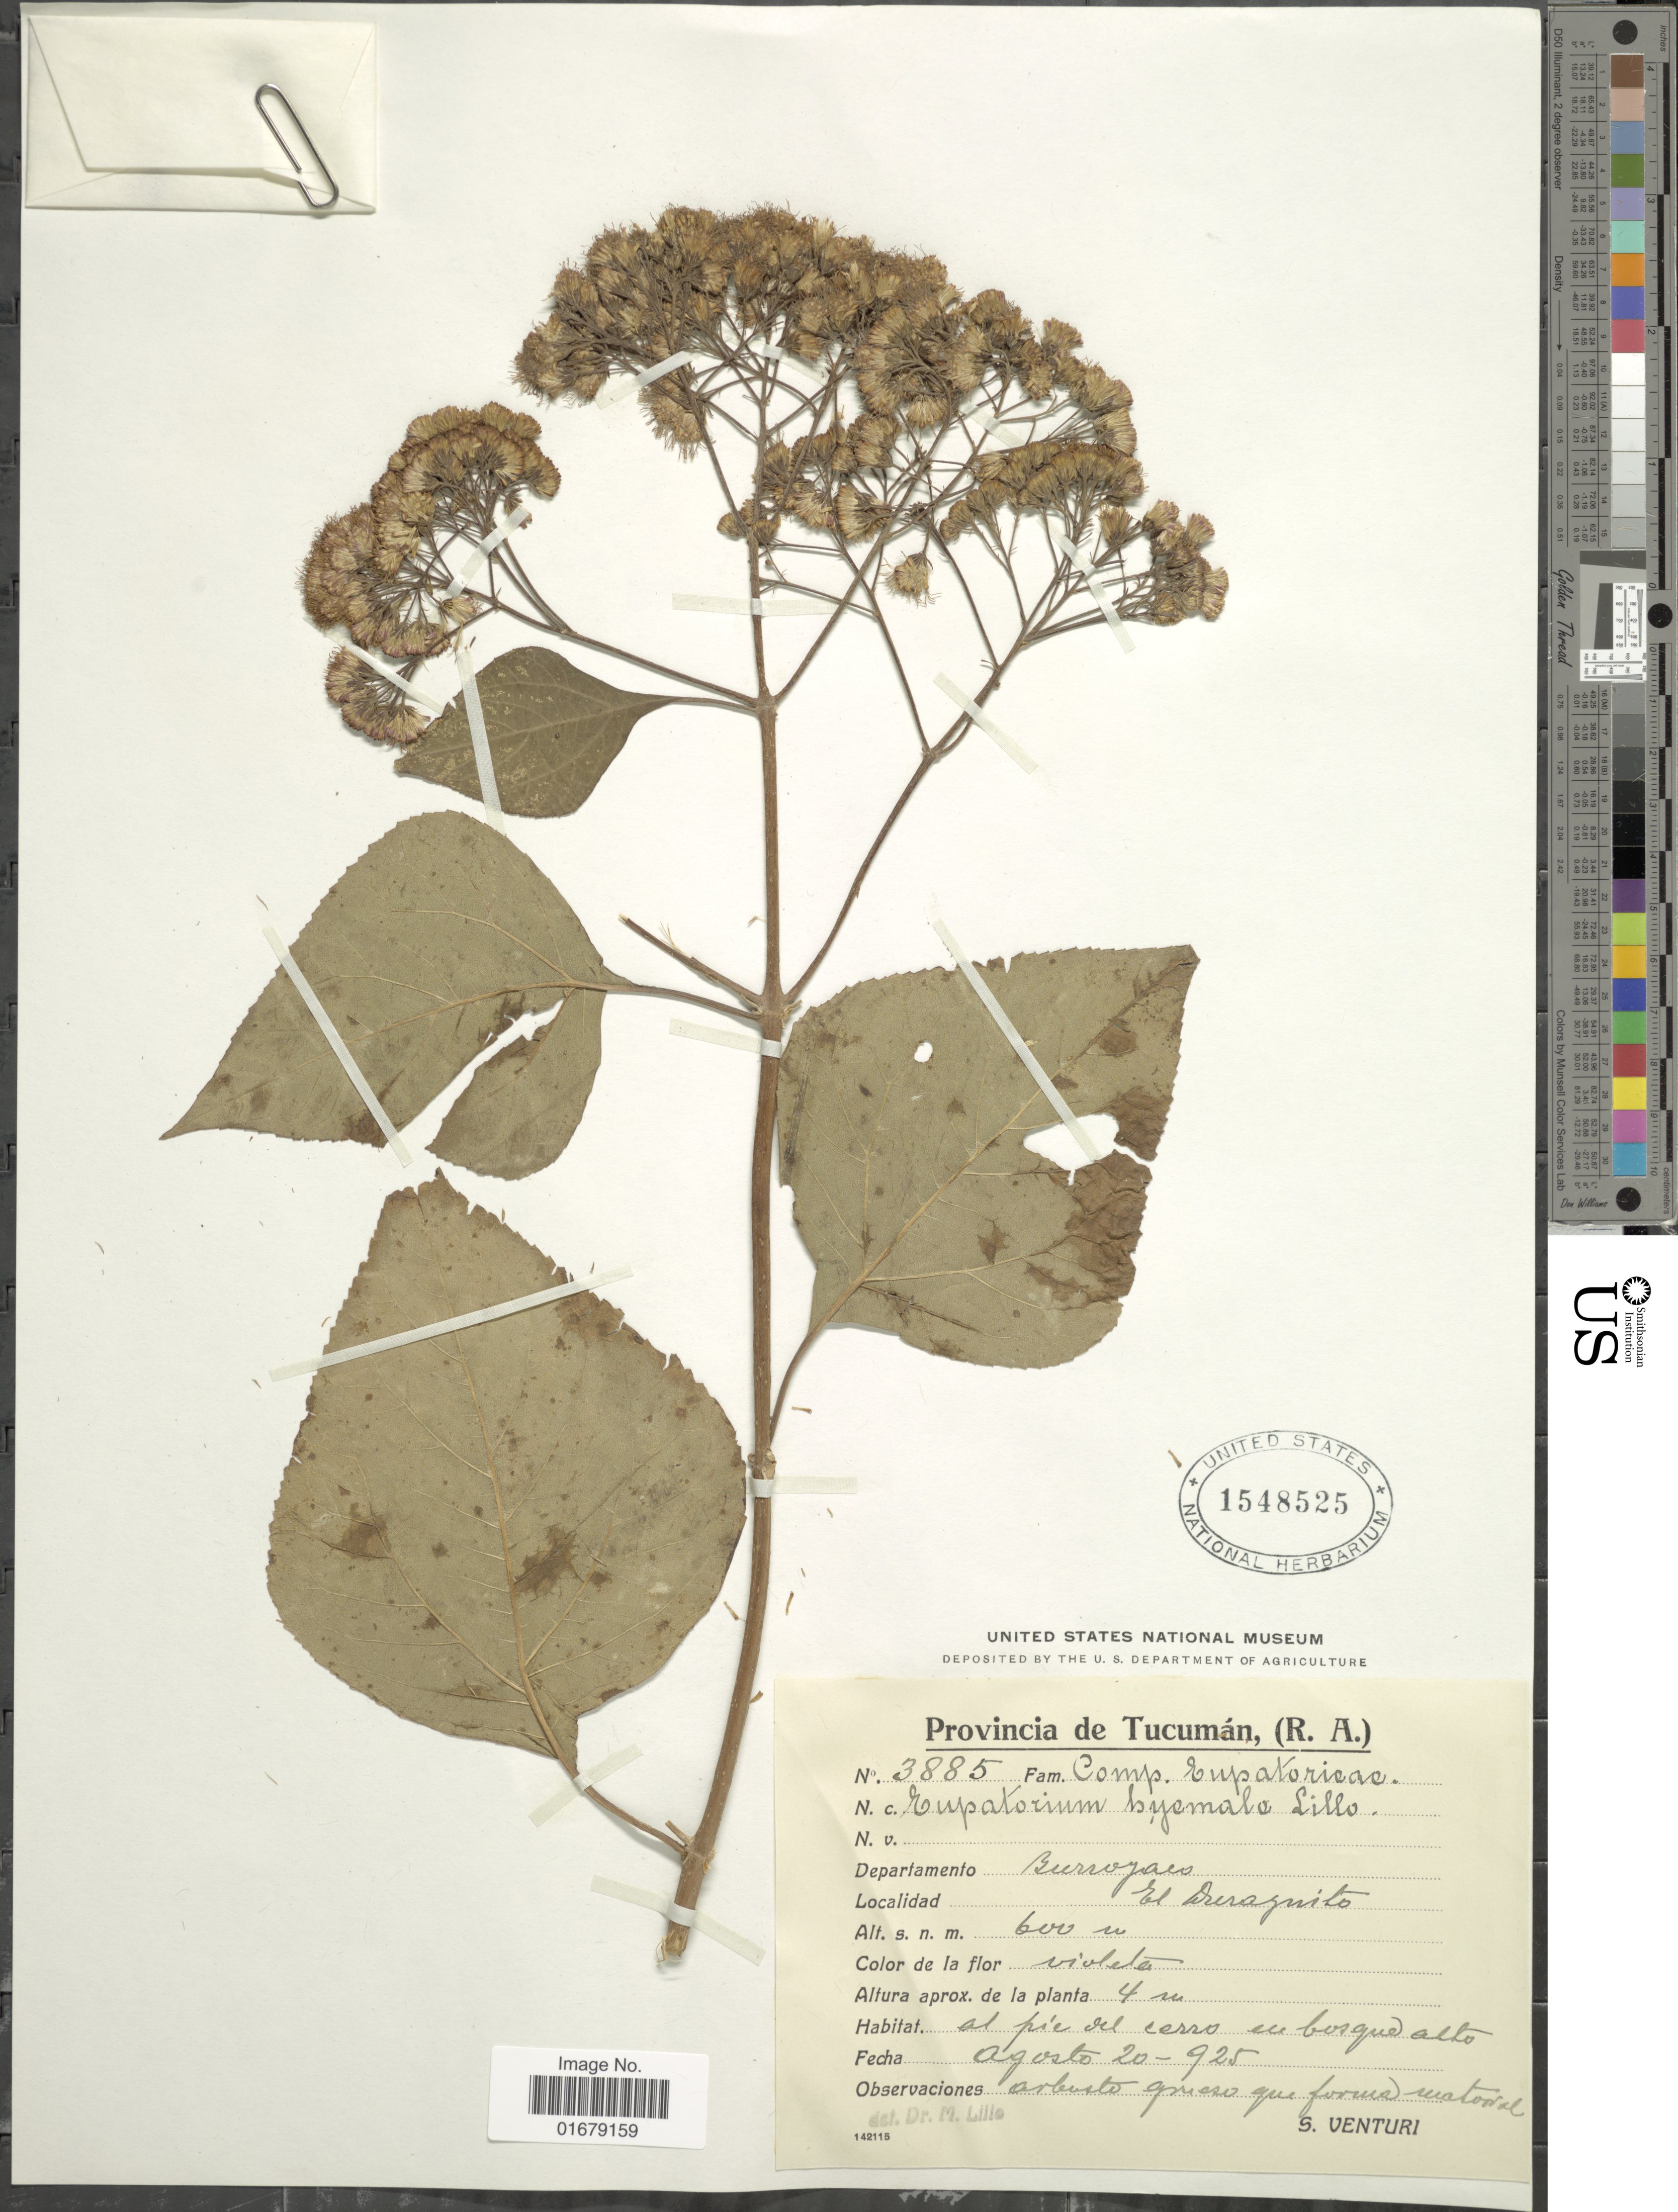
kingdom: Plantae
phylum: Tracheophyta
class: Magnoliopsida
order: Asterales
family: Asteraceae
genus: Kaunia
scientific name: Kaunia hyemale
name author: (Lillo)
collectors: S. Venturi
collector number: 3885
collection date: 1925-08-20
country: Argentina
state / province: Tucumán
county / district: Burruyacú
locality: El Duraznito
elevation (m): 600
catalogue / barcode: US 1548525